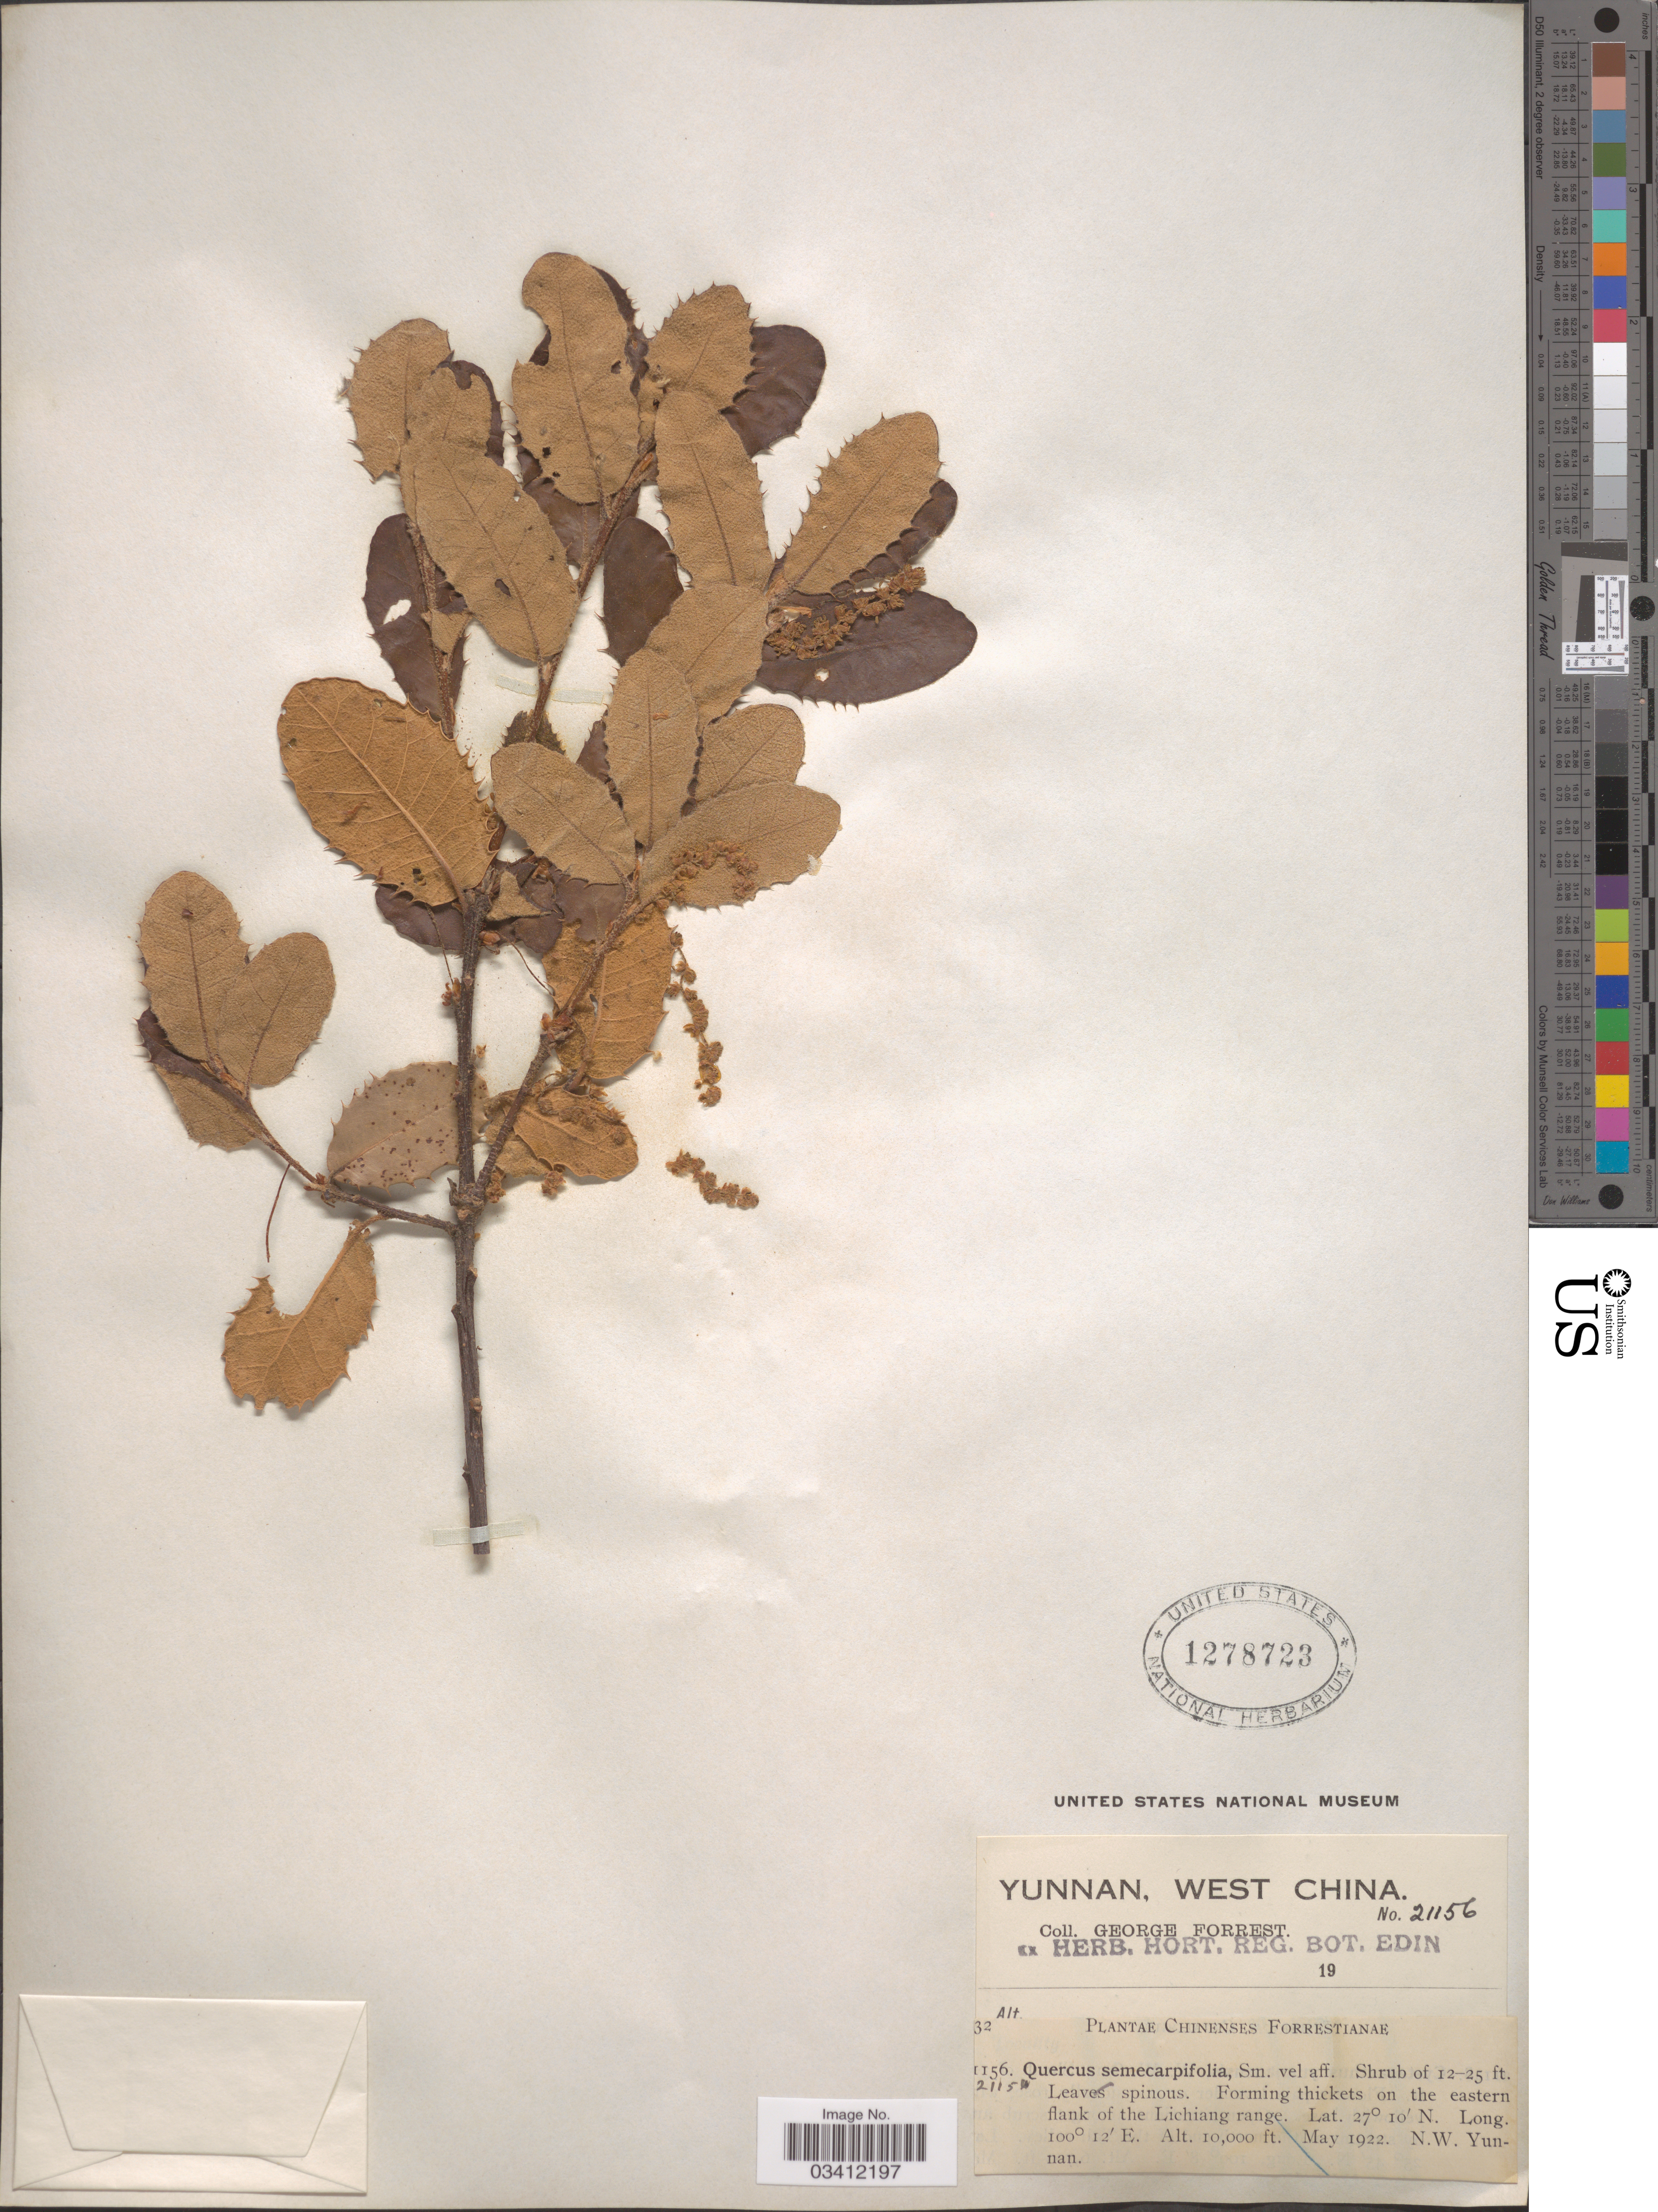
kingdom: Plantae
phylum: Tracheophyta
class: Magnoliopsida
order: Fagales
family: Fagaceae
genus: Quercus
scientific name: Quercus semecarpifolia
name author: Sm.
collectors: G. Forrest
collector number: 21156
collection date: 1922-05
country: China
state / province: Yunnan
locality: West China. Forming thickets on the eastern flank of the Lichiang range. N.W. Yunnan.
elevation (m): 3048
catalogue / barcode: US 1278723